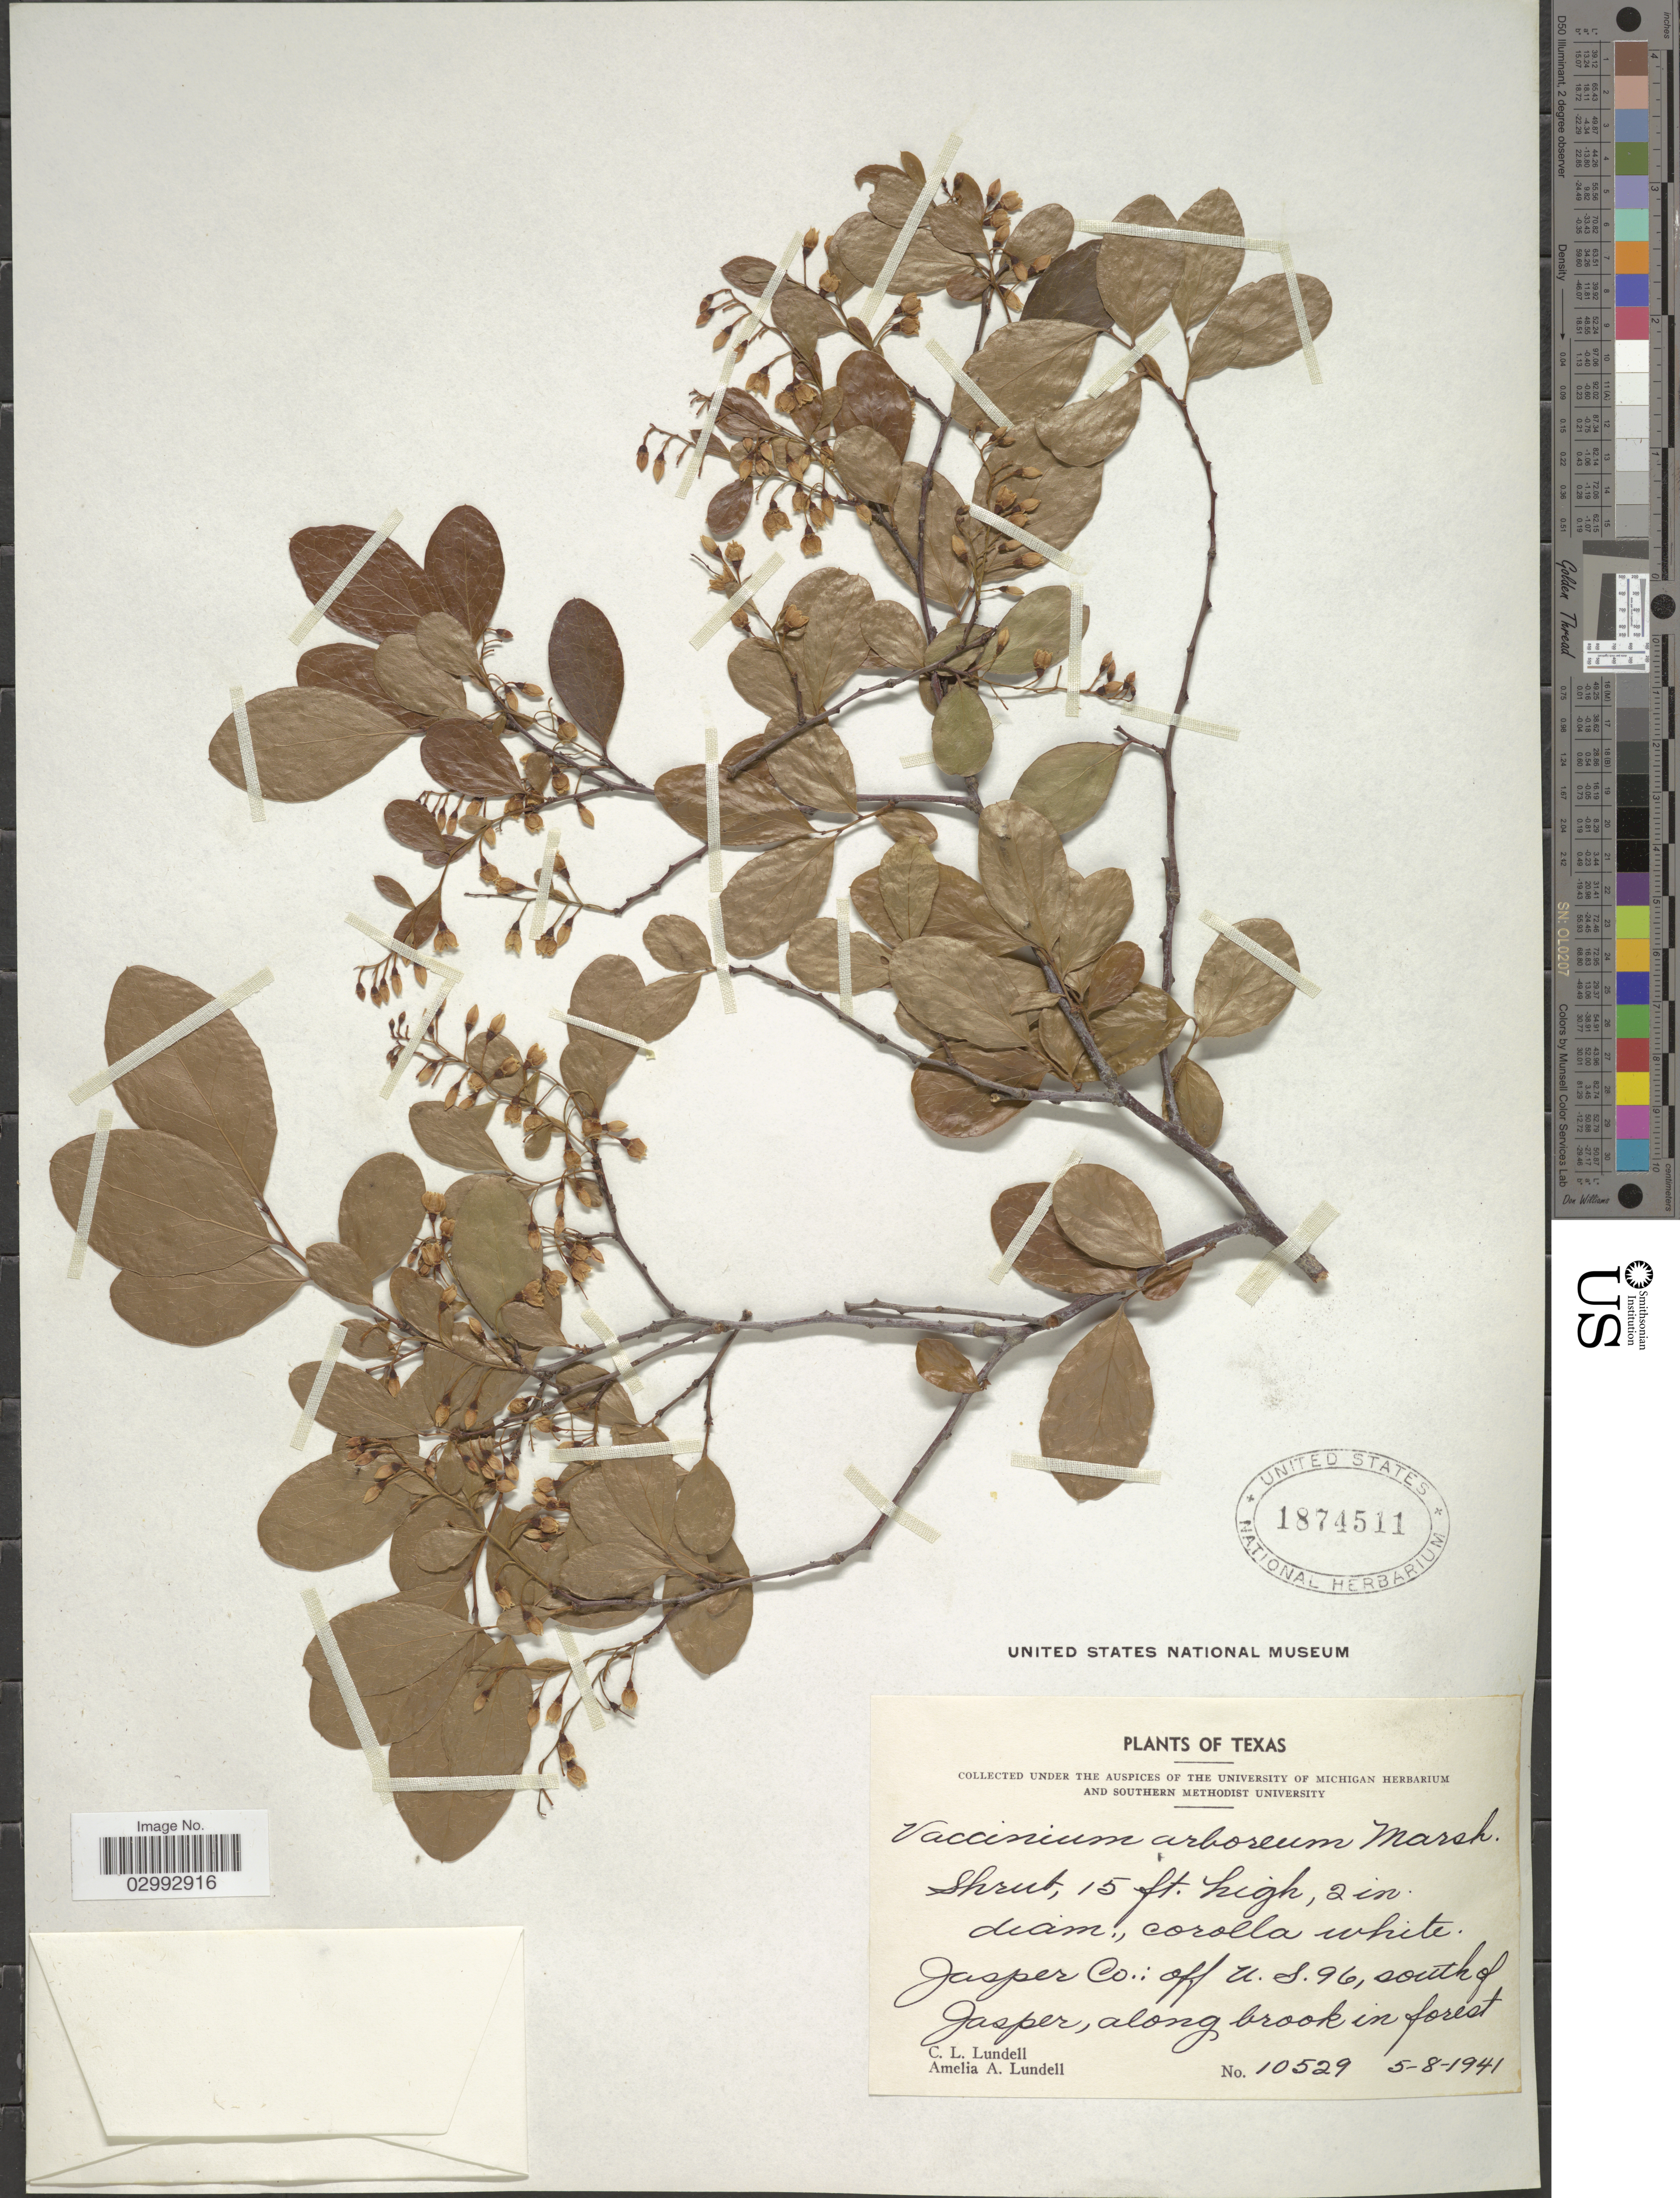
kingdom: Plantae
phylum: Tracheophyta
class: Magnoliopsida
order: Ericales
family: Ericaceae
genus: Batodendron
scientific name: Batodendron arboreum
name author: Nutt.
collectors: C. L. Lundell & A. A. Lundell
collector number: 10529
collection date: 1941-05-08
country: United States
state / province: Texas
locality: Jasper Co.: off U. S. 96, south of Jasper, along brook in forest.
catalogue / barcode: US 1874511